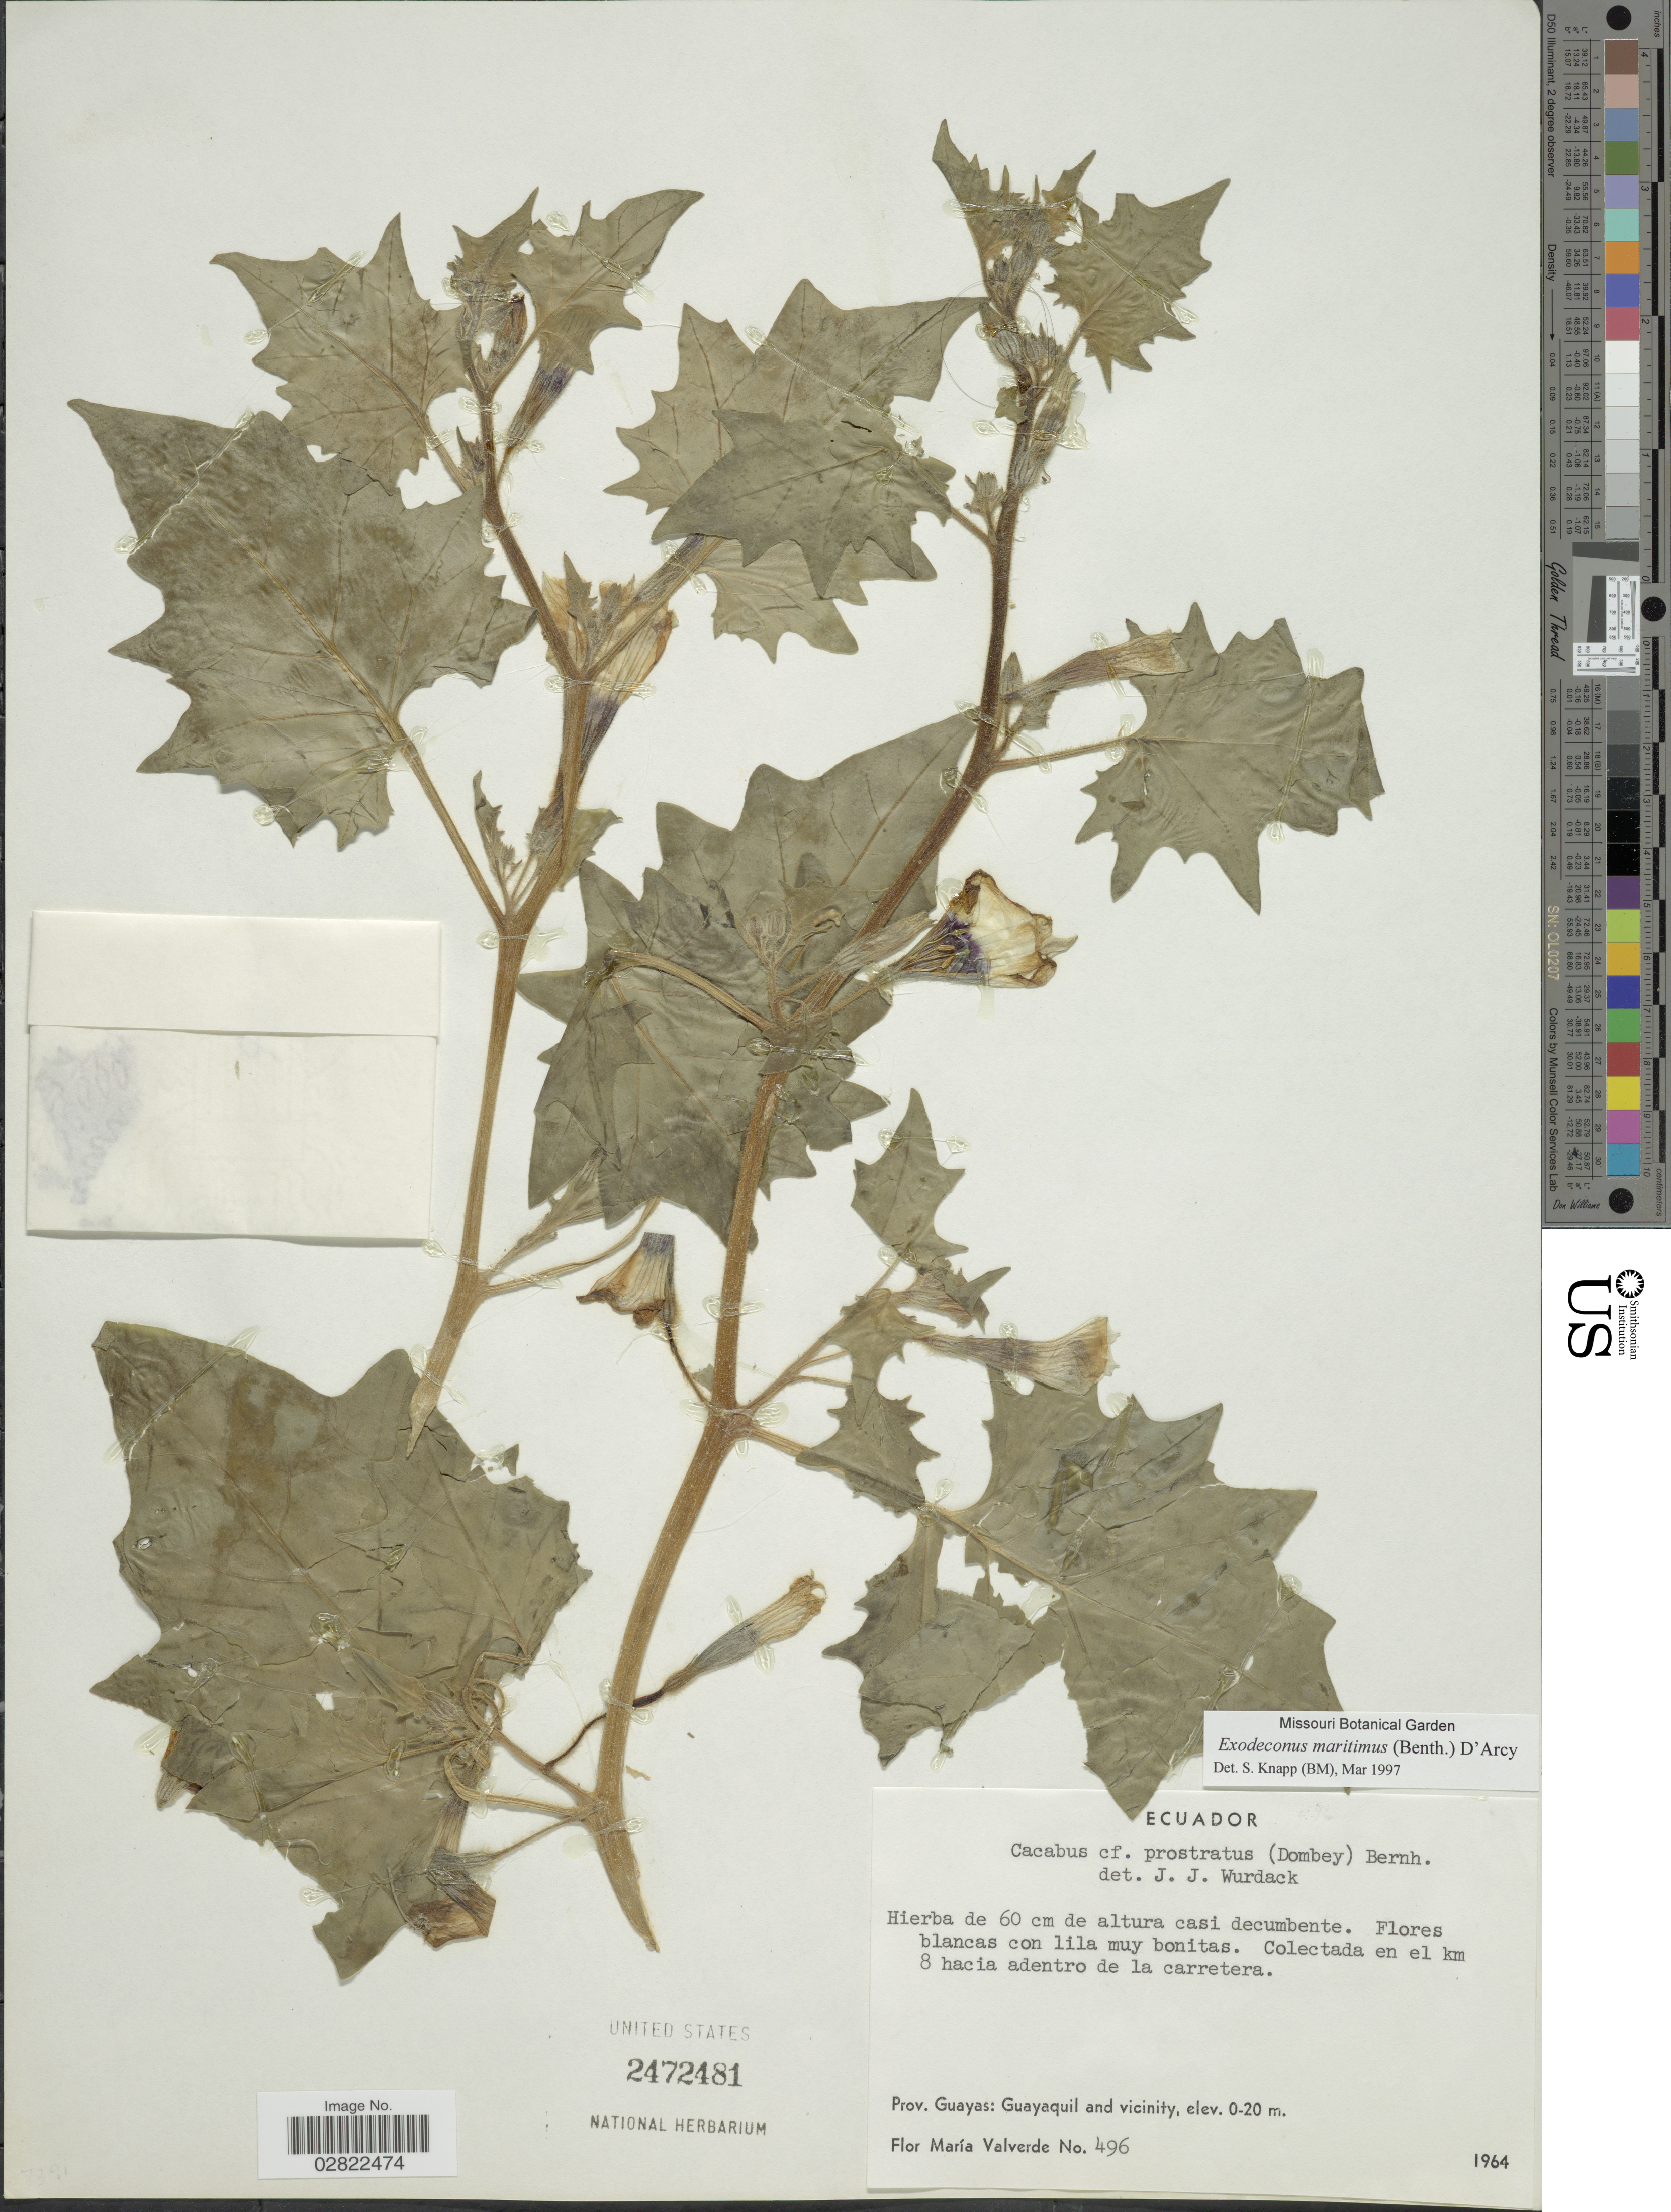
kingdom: Plantae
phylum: Tracheophyta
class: Magnoliopsida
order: Solanales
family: Solanaceae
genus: Exodeconus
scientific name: Exodeconus maritimus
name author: (Benth.) D'Arcy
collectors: F. M. Valverde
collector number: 496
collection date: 1964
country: Ecuador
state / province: Guayas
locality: Prov. Guayas: Guayaquil and vicinity.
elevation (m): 0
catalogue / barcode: US 2472481